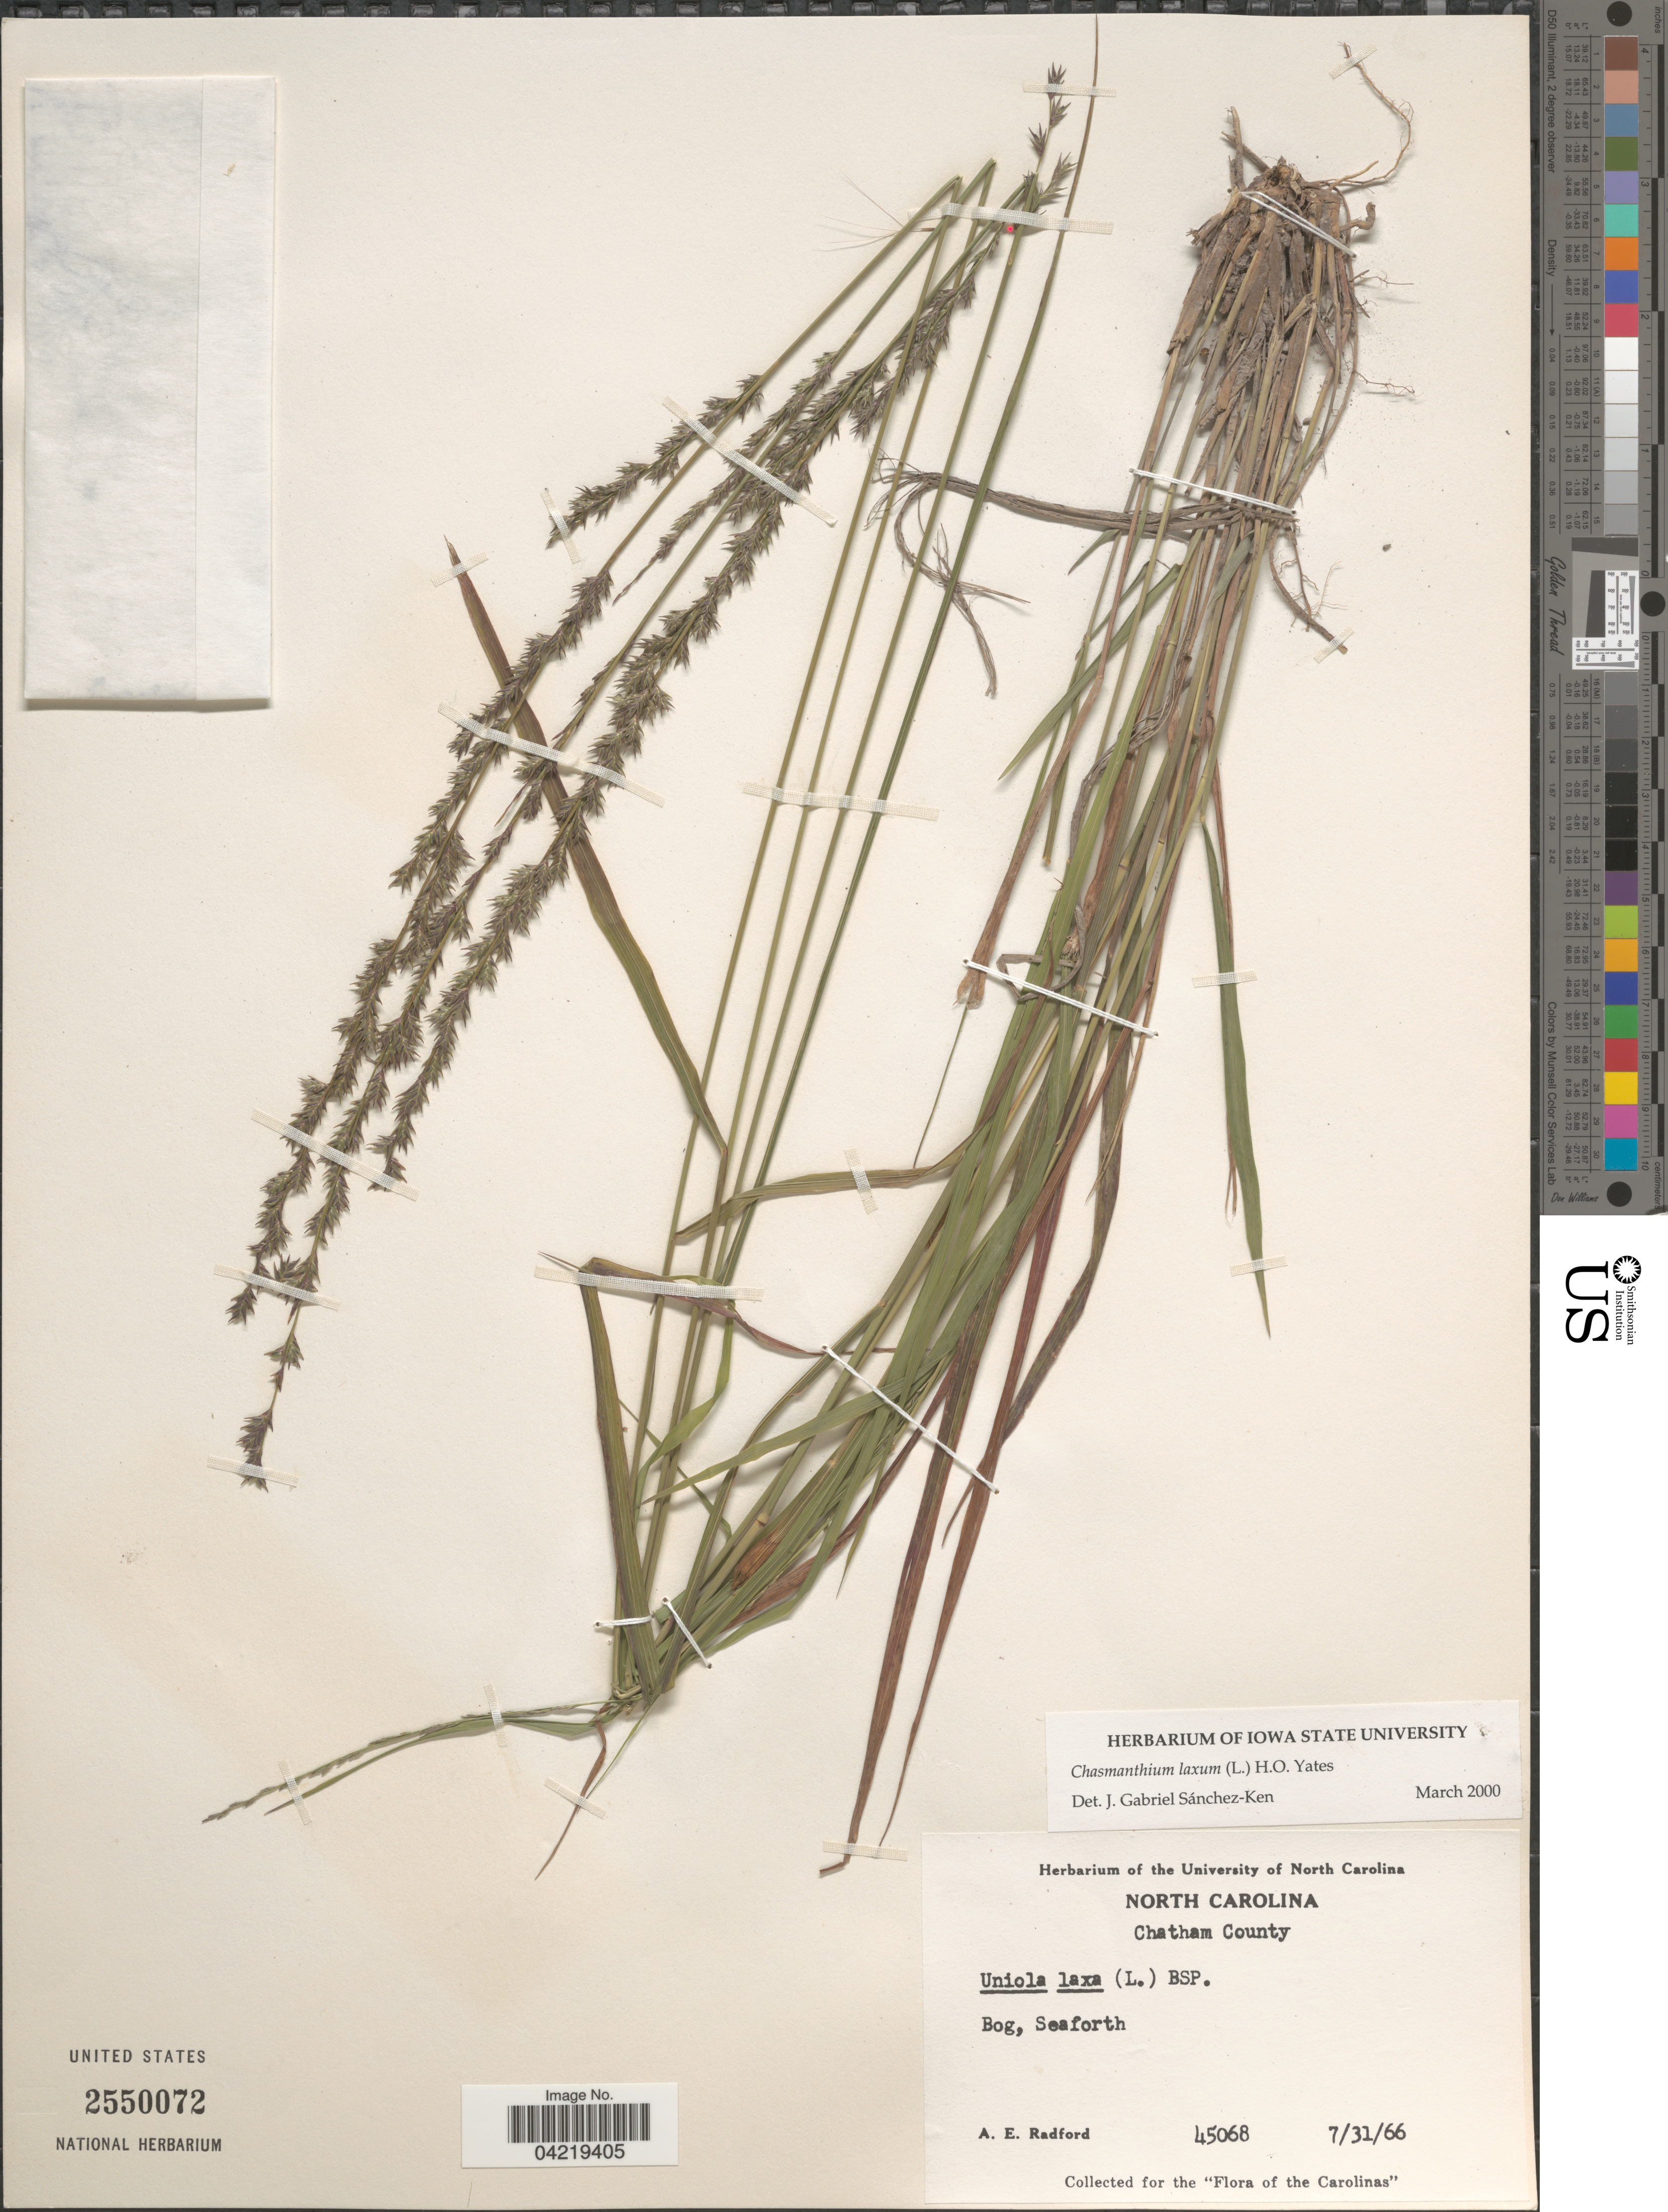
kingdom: Plantae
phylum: Tracheophyta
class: Liliopsida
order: Poales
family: Poaceae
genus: Chasmanthium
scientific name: Chasmanthium laxum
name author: (L.) H.O. Yates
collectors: A. E. Radford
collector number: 45068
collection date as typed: Transcribed d/m/y: 31/7/66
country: United States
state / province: North Carolina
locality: Chatham County. Bog, Seaforth.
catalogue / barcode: US 2550072